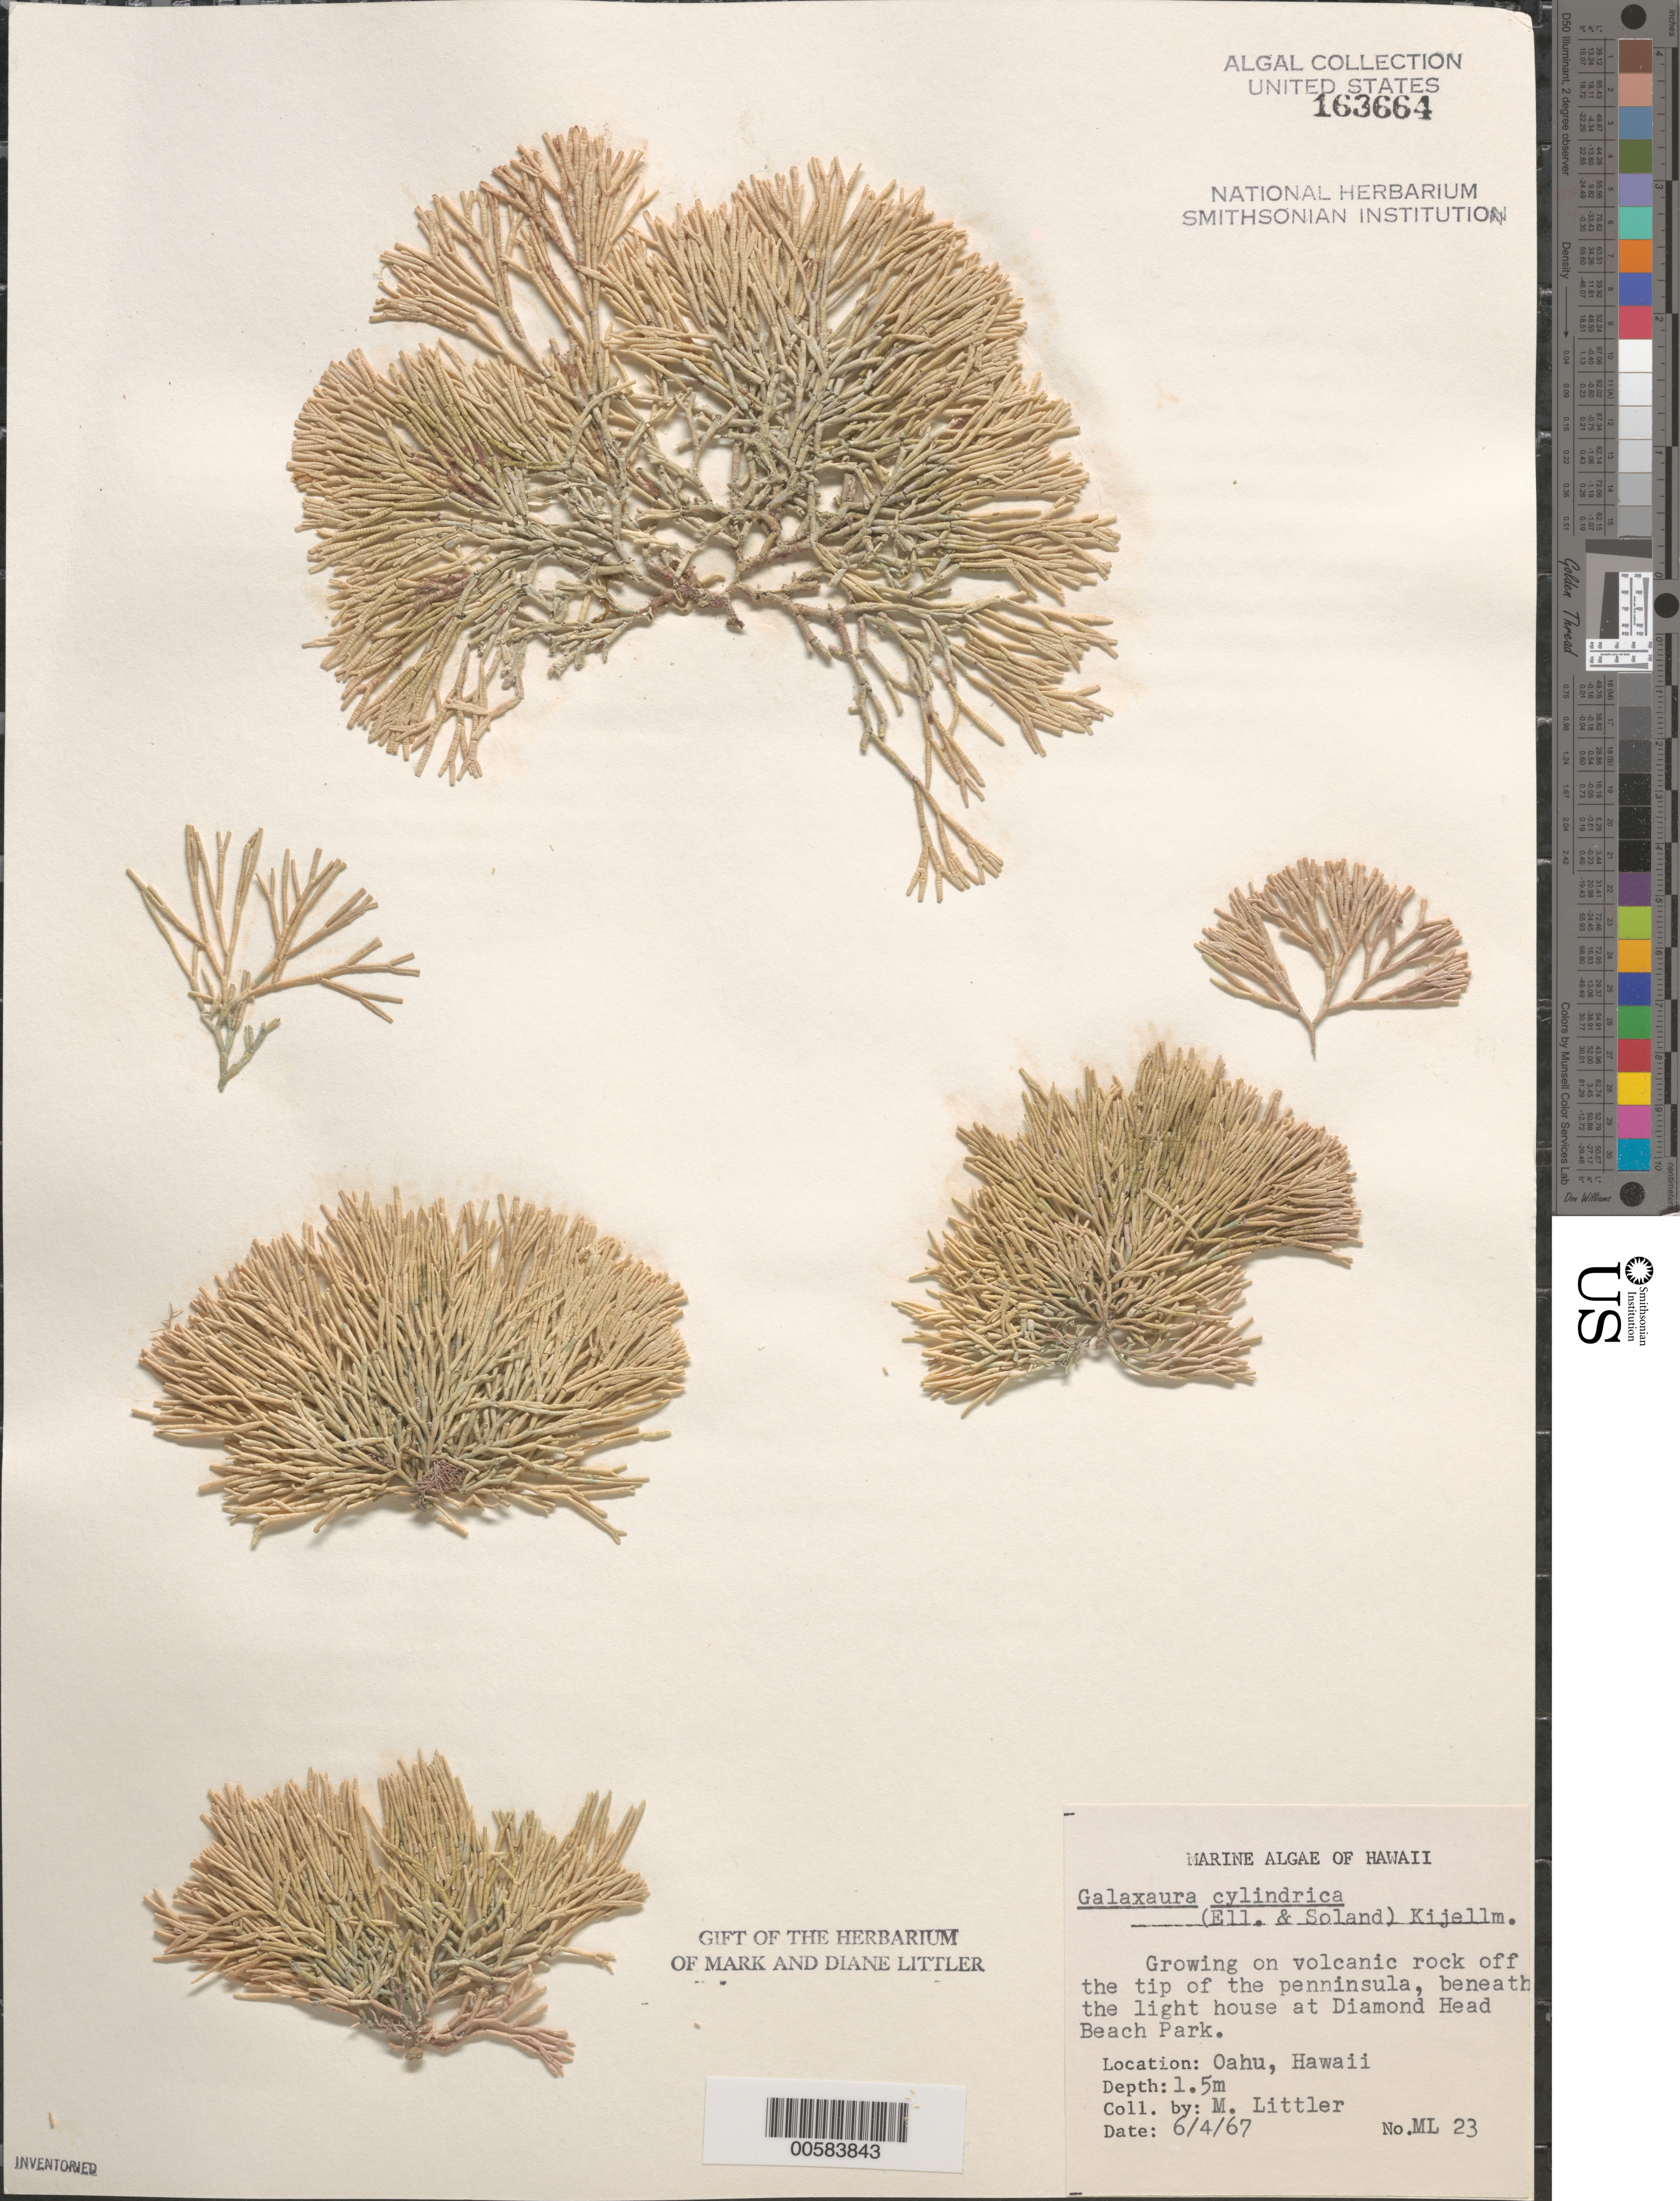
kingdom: Plantae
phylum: Rhodophyta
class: Florideophyceae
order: Nemaliales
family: Galaxauraceae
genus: Galaxaura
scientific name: Galaxaura rugosa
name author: (Ellis & Sol.) J.V.Lamouroux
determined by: Algae name updating Project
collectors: M. M. Littler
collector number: ML 23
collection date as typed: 04 Jun 1967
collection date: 1967-06-04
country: United States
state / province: Hawaii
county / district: Honolulu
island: Oahu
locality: Diamond Head Beach Park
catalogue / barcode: US 163664